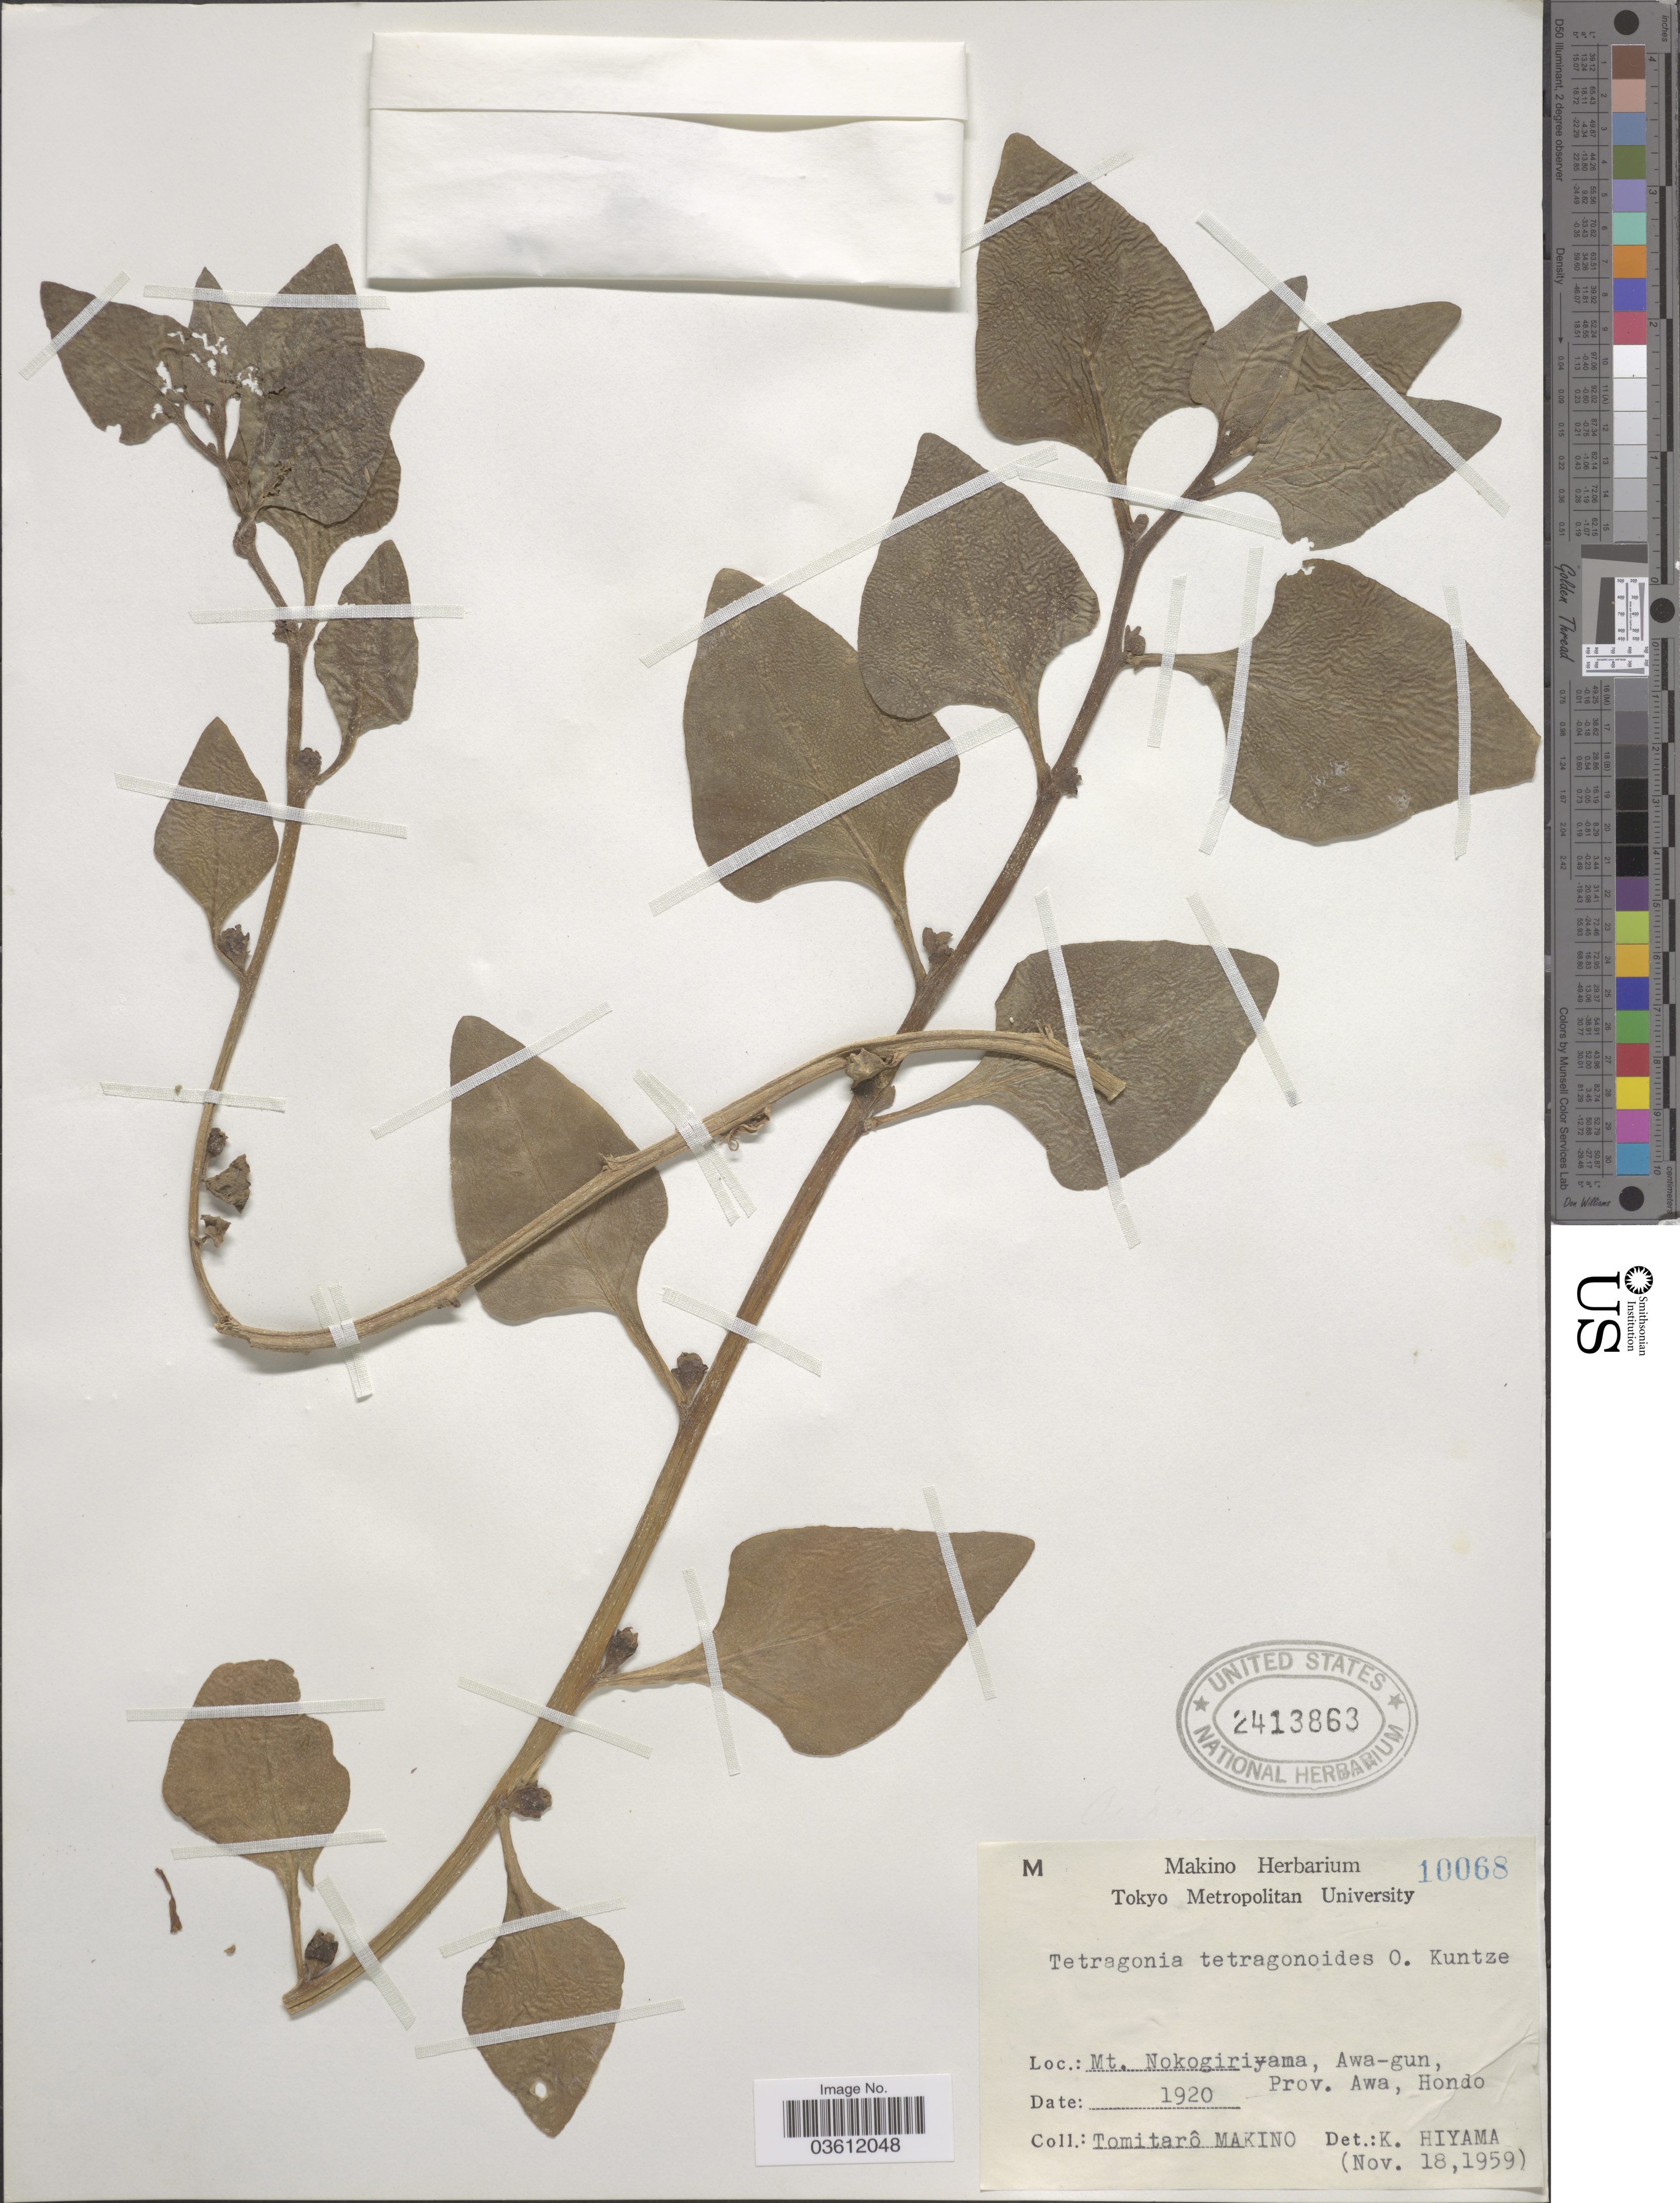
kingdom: Plantae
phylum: Tracheophyta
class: Magnoliopsida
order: Caryophyllales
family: Aizoaceae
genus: Tetragonia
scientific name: Tetragonia tetragonoides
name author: (Pall.) Kuntze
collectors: T. Makino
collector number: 10068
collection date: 1920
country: Japan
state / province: Tokyo, Federal City of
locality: Mt. Nokogiriyama, Awa-gun, Prov. Awa, Hondo.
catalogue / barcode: US 2413863